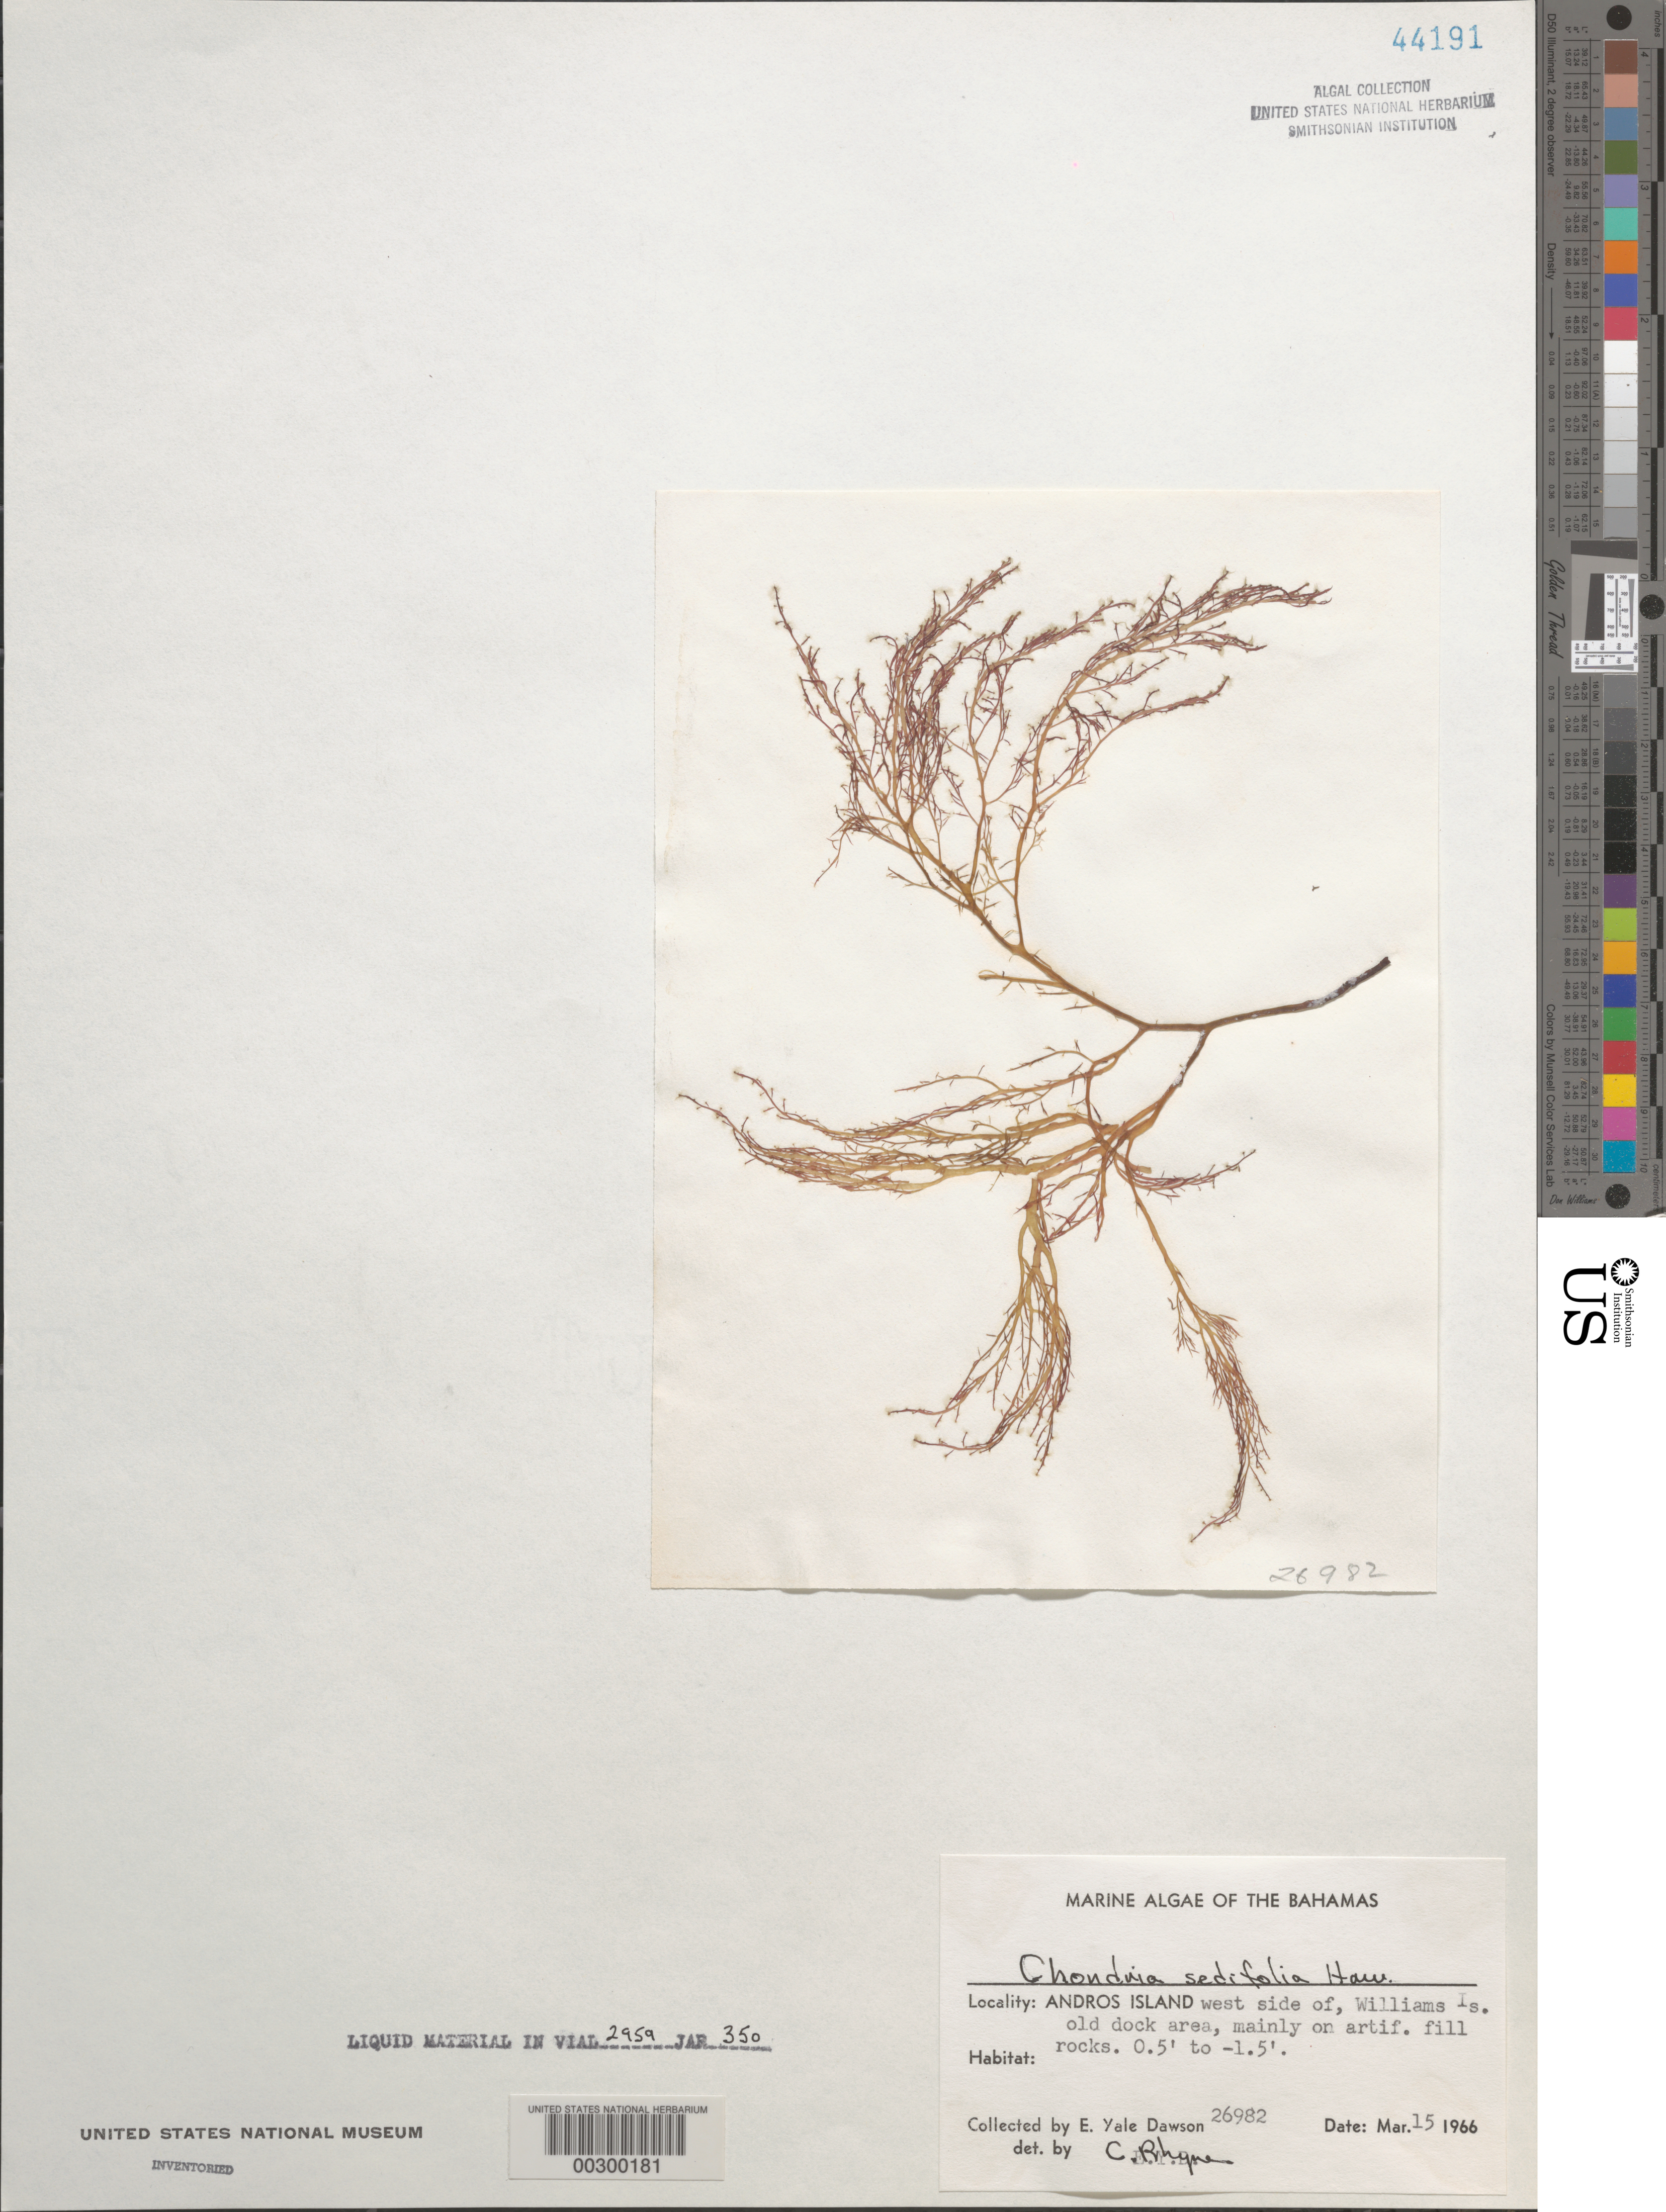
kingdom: Plantae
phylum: Rhodophyta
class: Florideophyceae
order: Ceramiales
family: Rhodomelaceae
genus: Chondria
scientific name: Chondria sedifolia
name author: Harv.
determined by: Rhyne, C. F.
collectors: E. Y. Dawson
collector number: EYD 26982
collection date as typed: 15 Mar 1966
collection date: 1966-03-15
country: Bahamas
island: Andros Island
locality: West side of Andros Island, Williams Island old dock area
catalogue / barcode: US 44191